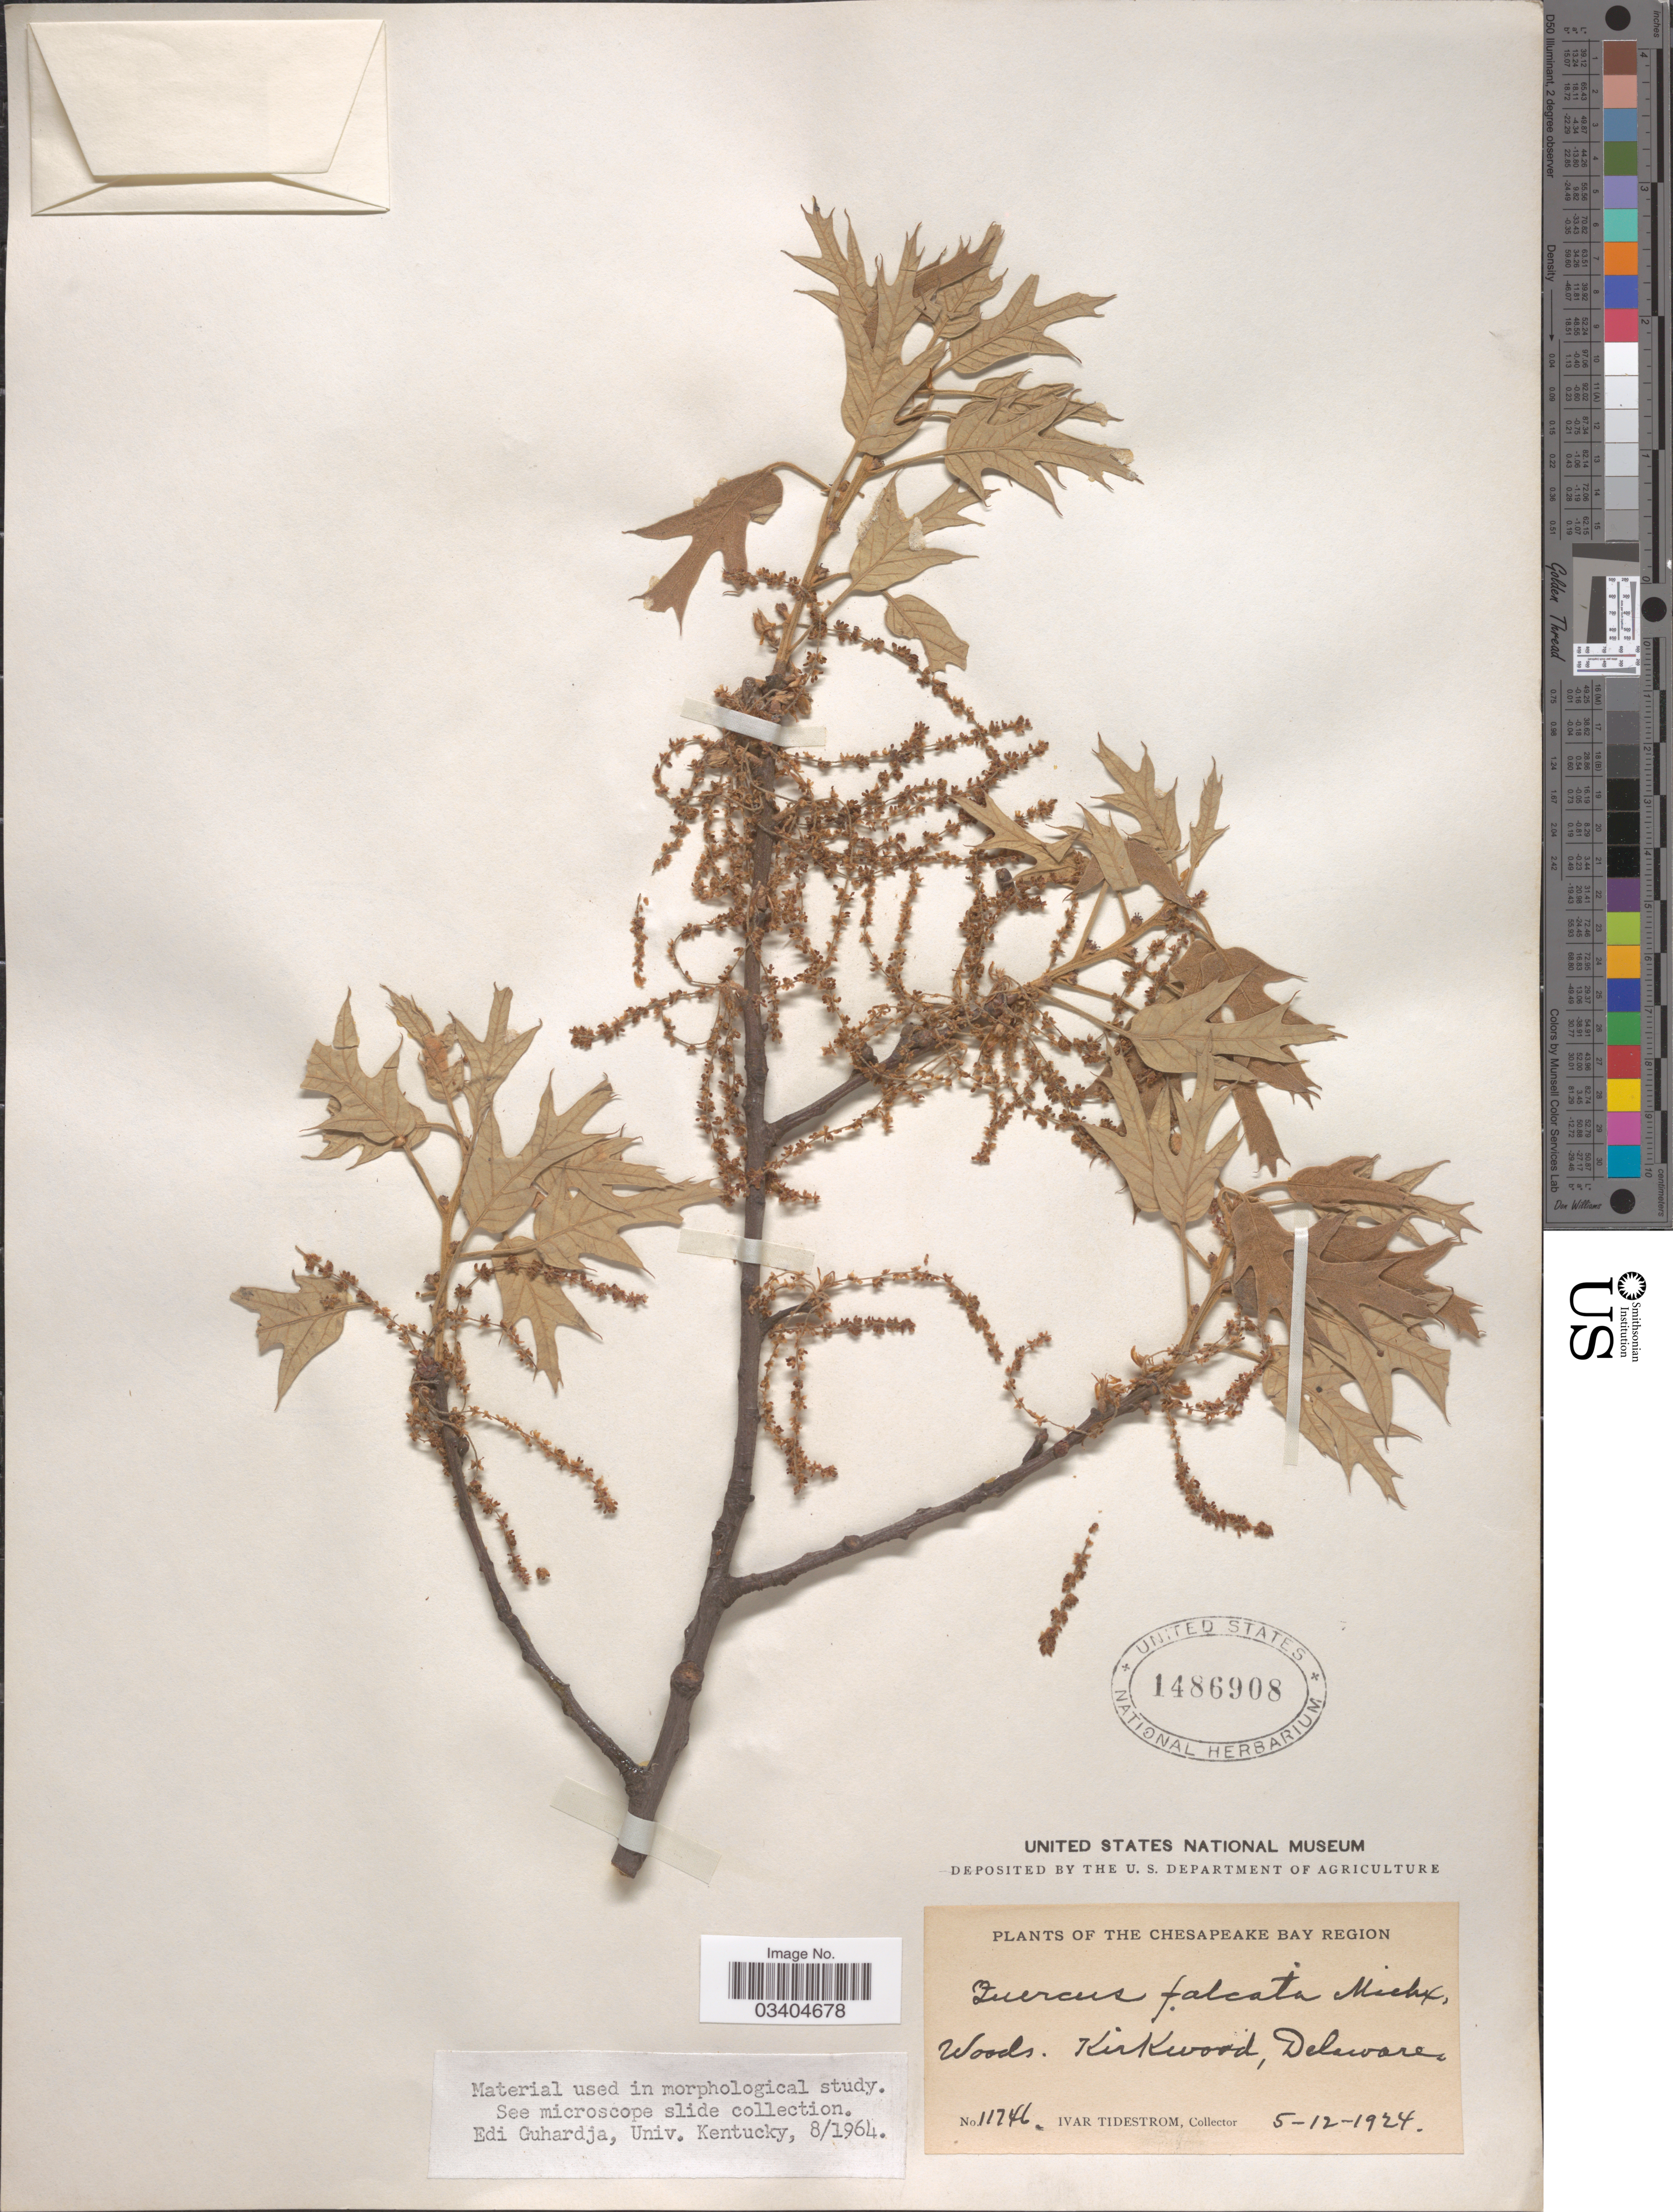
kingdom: Plantae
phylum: Tracheophyta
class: Magnoliopsida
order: Fagales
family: Fagaceae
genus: Quercus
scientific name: Quercus falcata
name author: Michx.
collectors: I. F. Tidestrom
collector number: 11746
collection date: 1924-05-12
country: United States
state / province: Delaware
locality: The Chesapeake Bay Region. Kinkwood.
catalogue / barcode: US 1486908